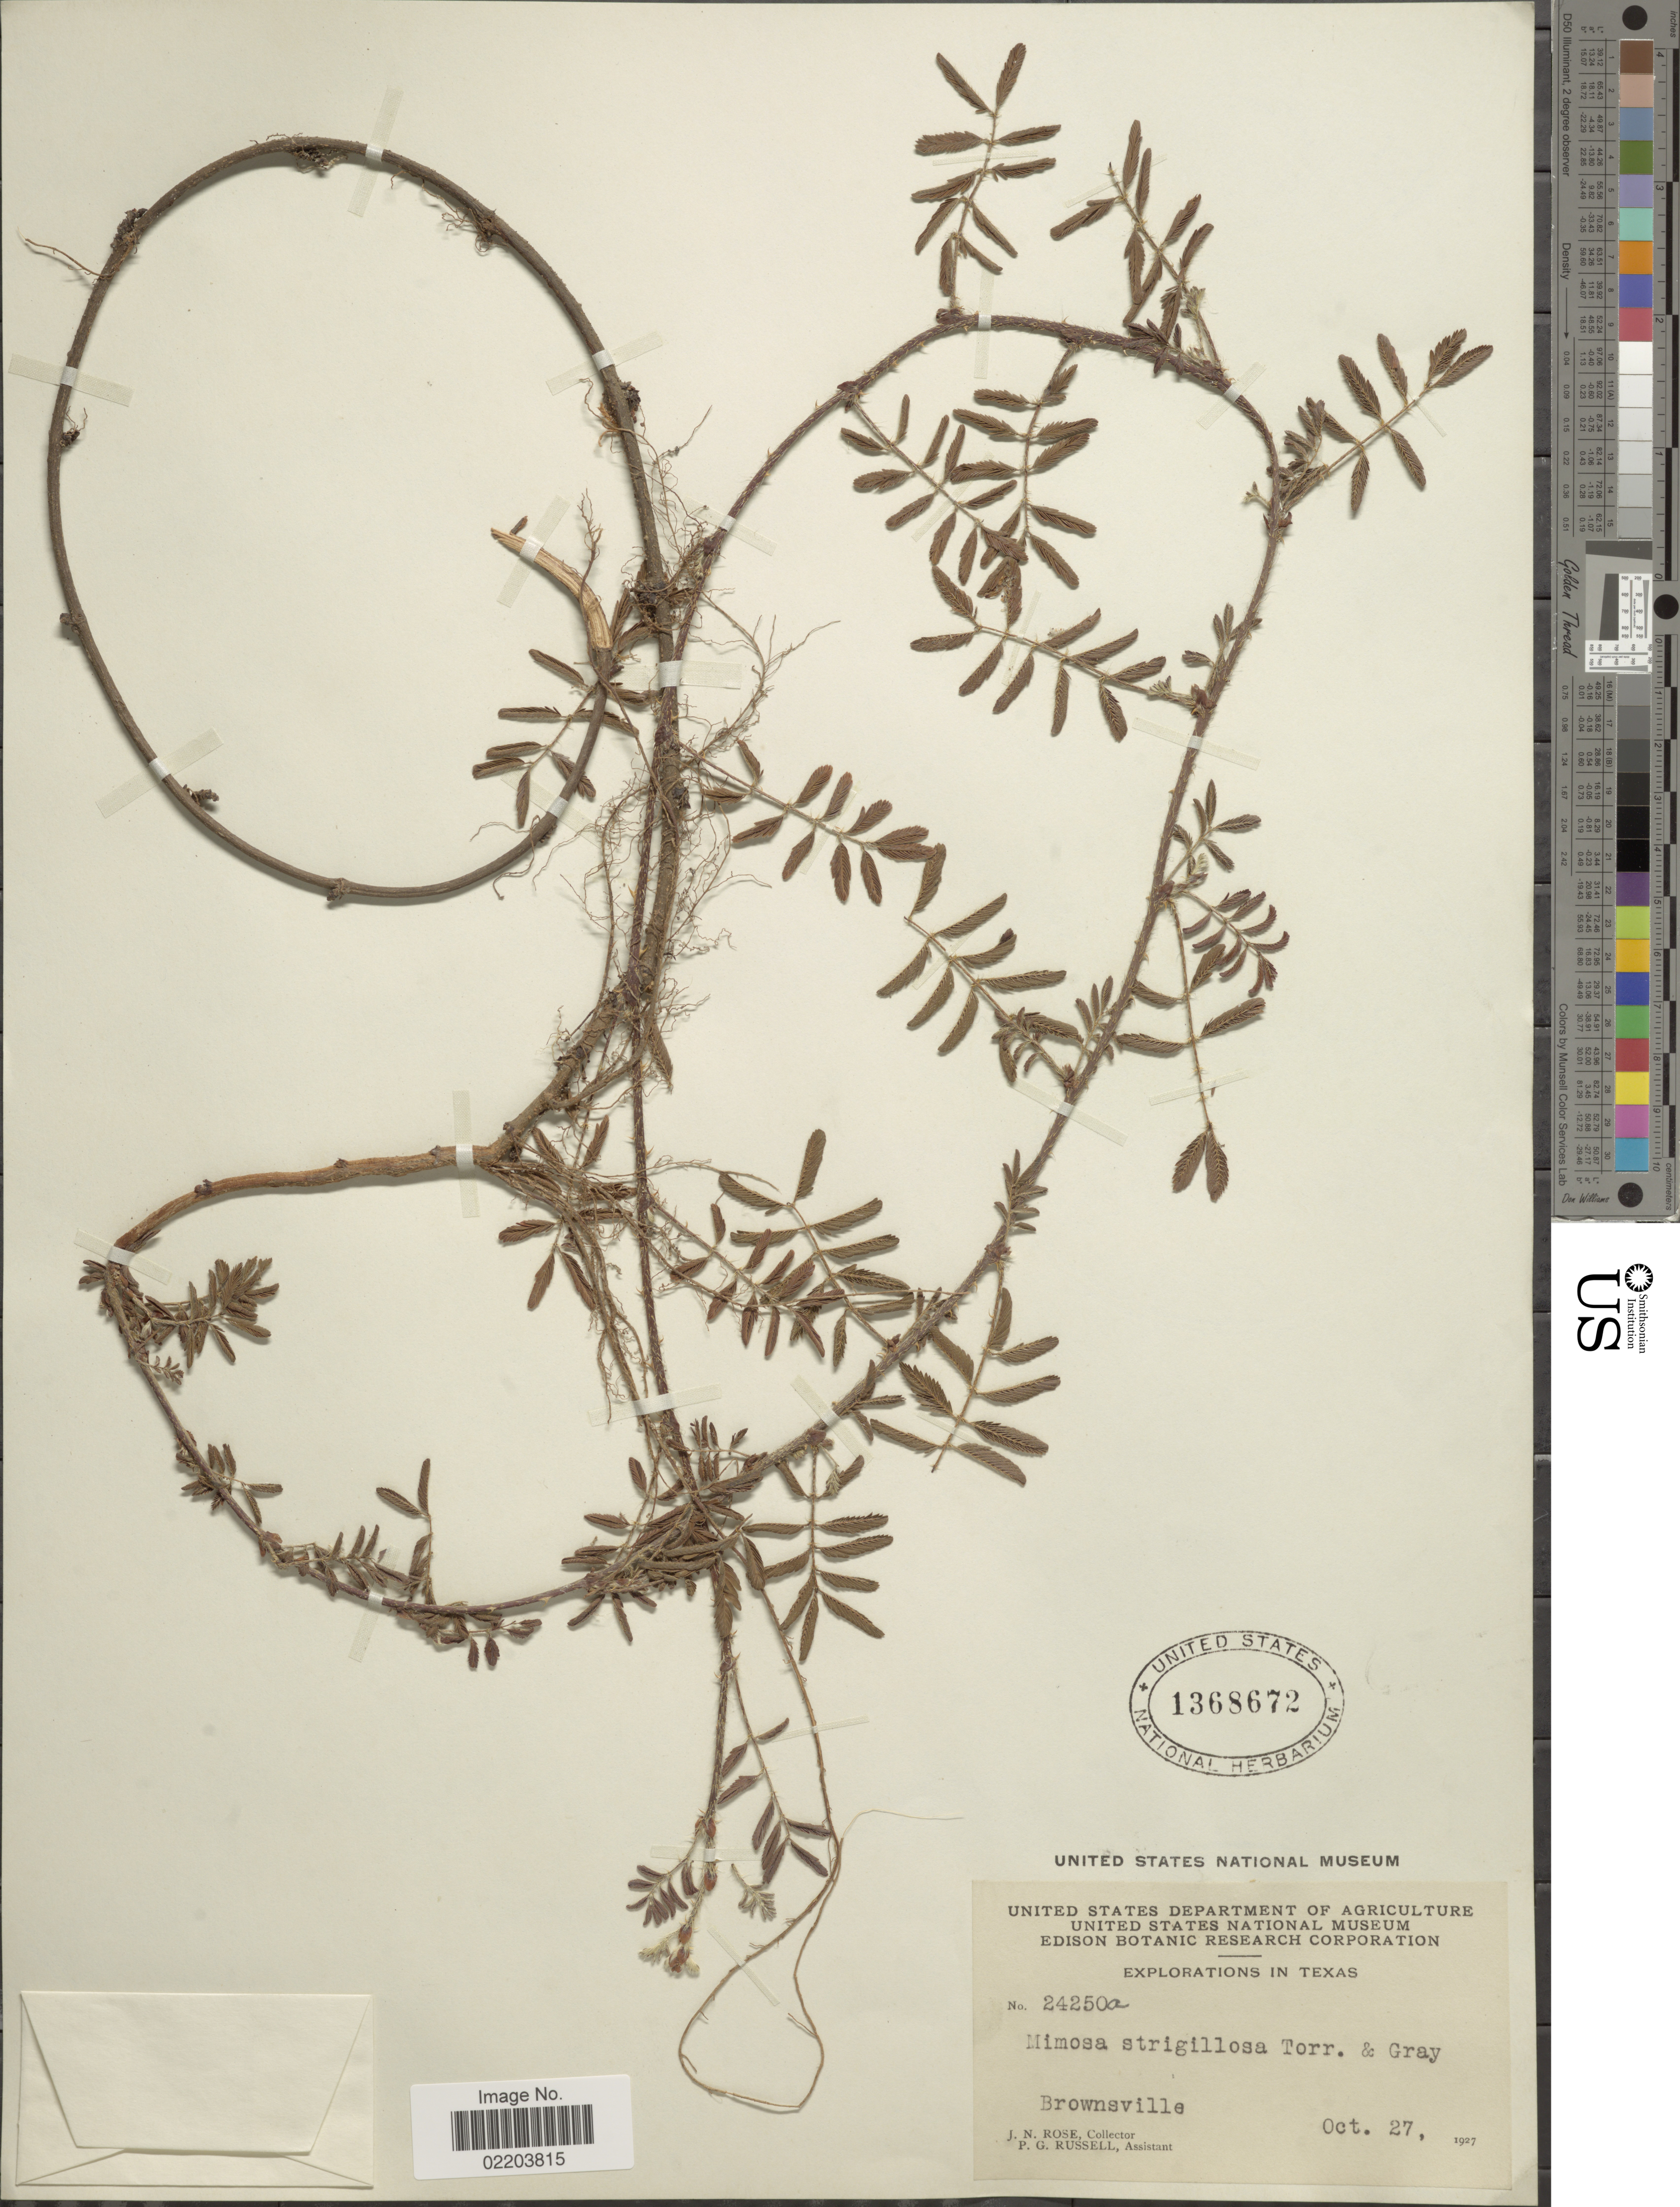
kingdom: Plantae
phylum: Tracheophyta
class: Magnoliopsida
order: Fabales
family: Fabaceae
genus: Mimosa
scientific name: Mimosa strigillosa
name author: Torr. & A. Gray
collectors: J. N. Rose & P. G. Russell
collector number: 24250a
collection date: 1927-10-27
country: United States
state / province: Texas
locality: Brownsville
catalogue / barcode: US 1368672